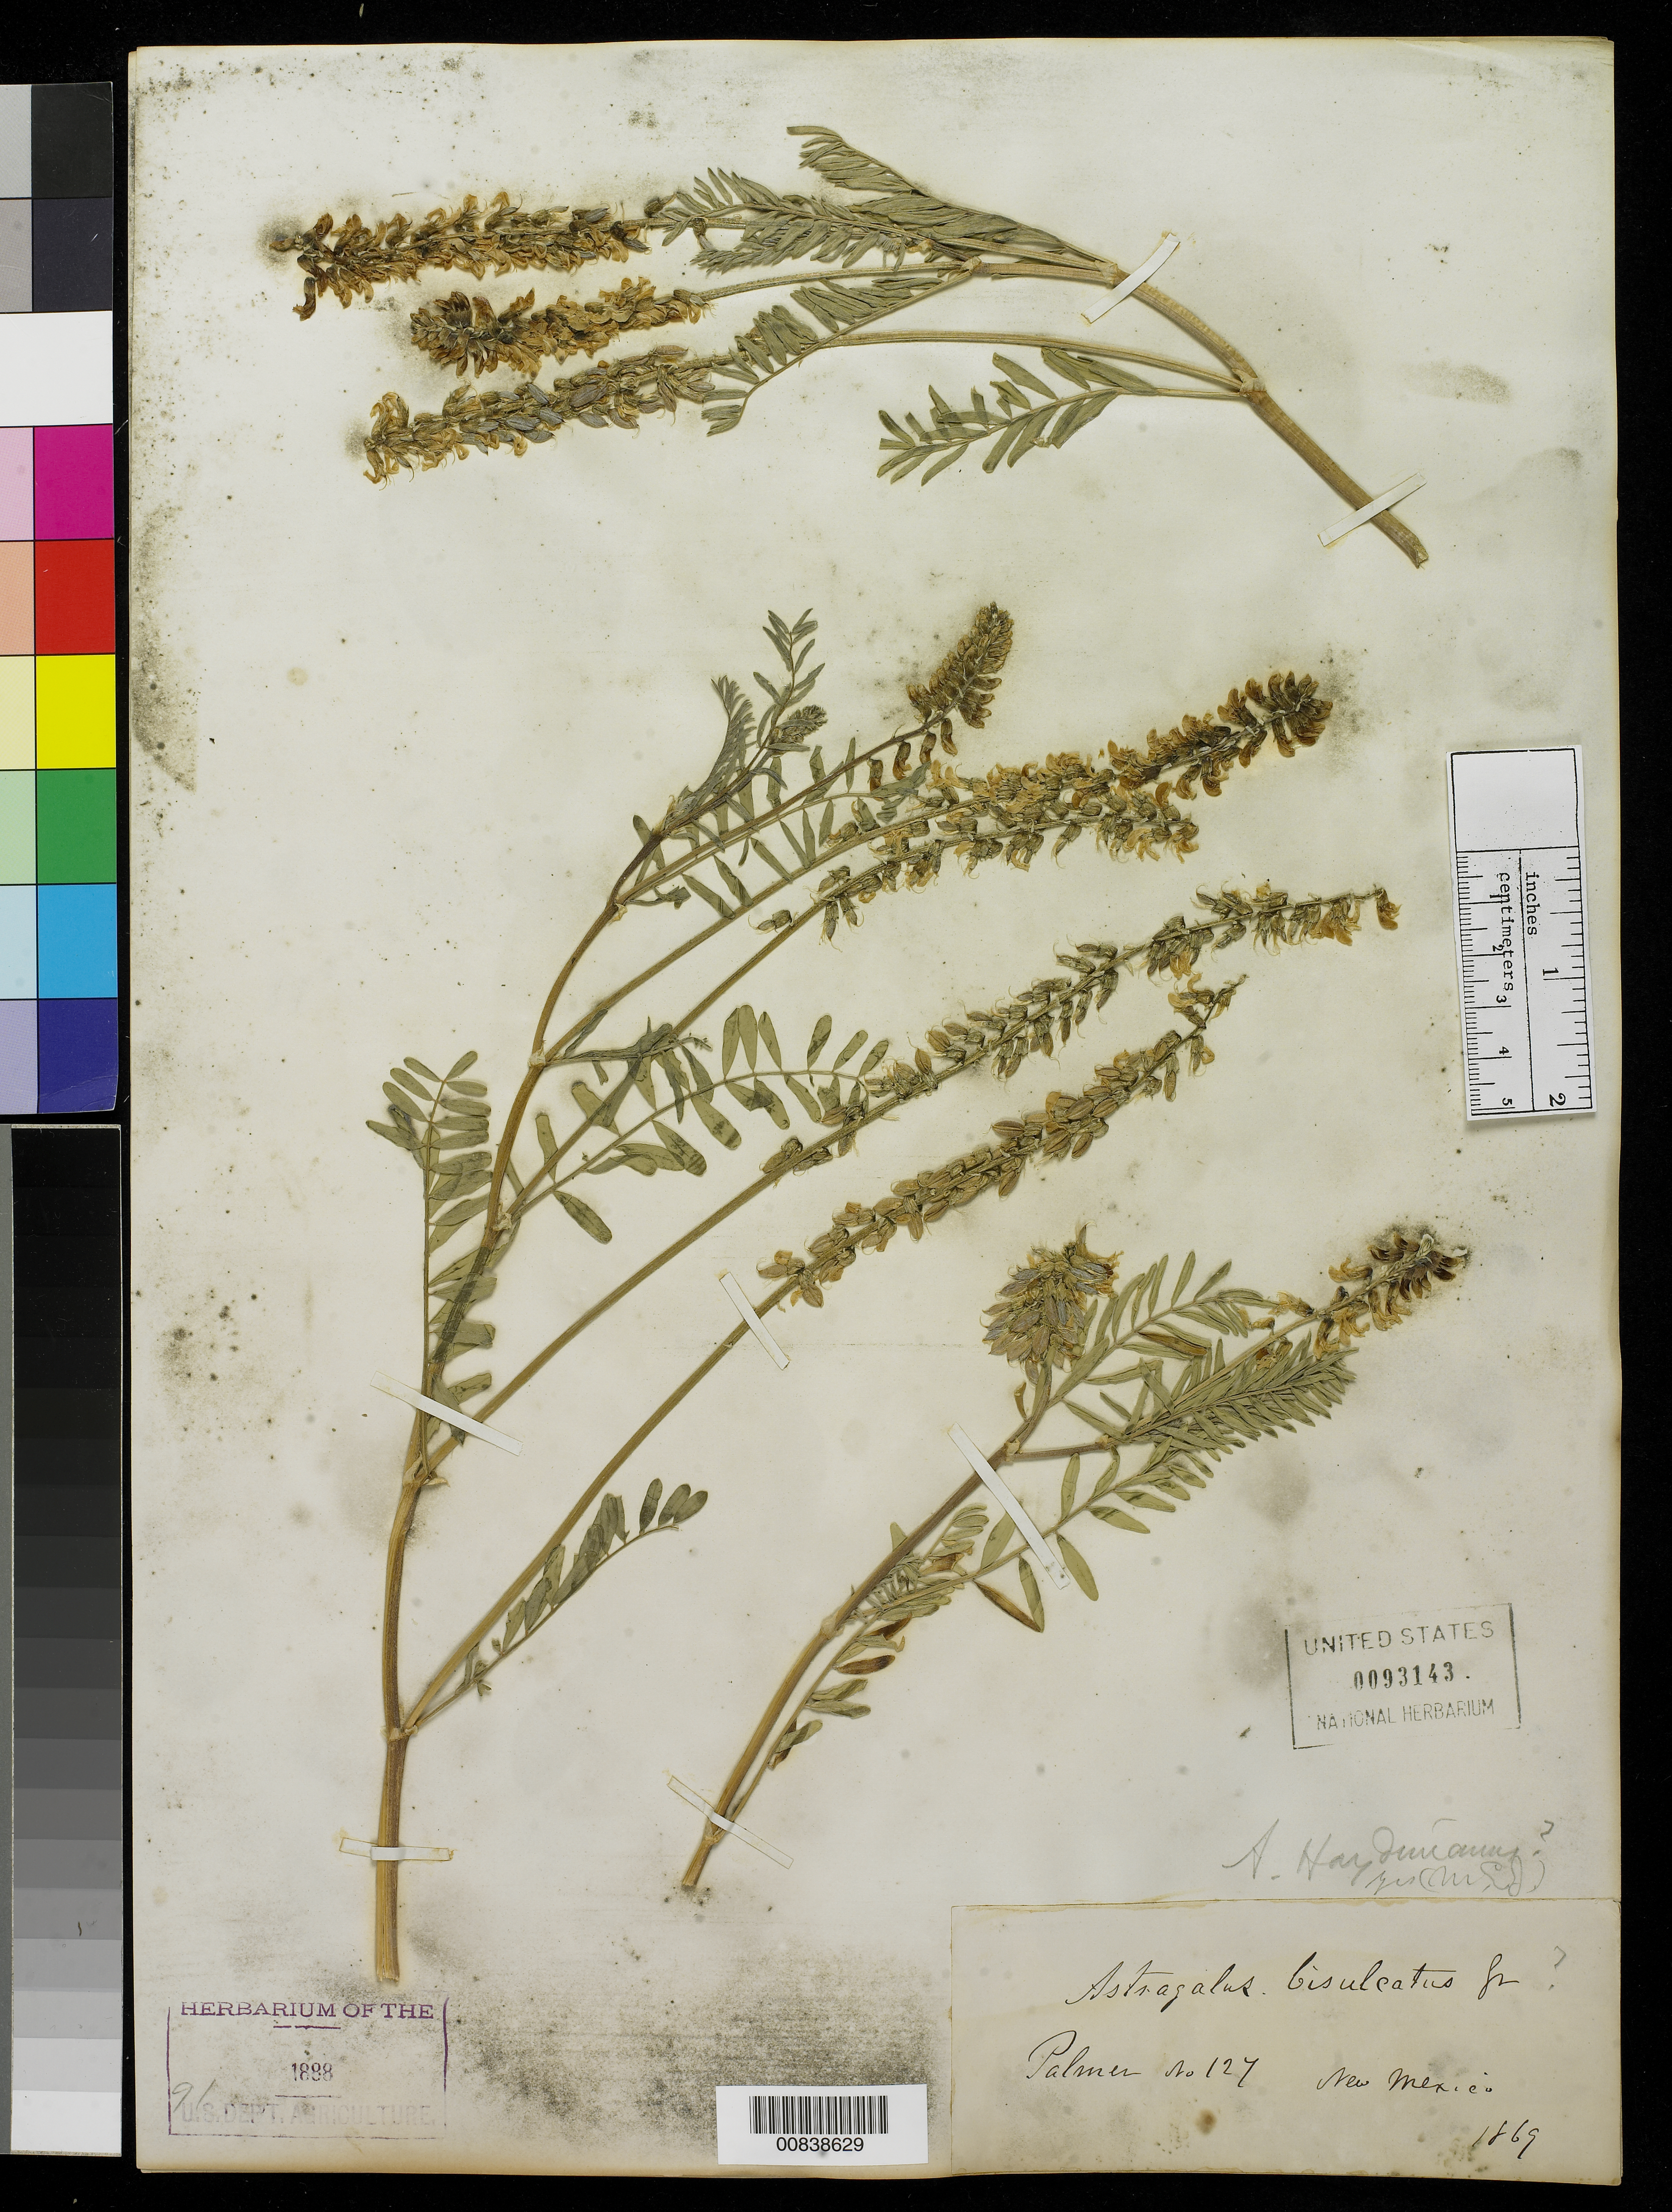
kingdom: Plantae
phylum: Tracheophyta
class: Magnoliopsida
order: Fabales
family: Fabaceae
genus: Astragalus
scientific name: Astragalus haydenianus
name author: A. Gray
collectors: E. Palmer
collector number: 127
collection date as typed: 1869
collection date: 1869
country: United States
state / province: New Mexico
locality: New Mexico.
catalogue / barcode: US 93143